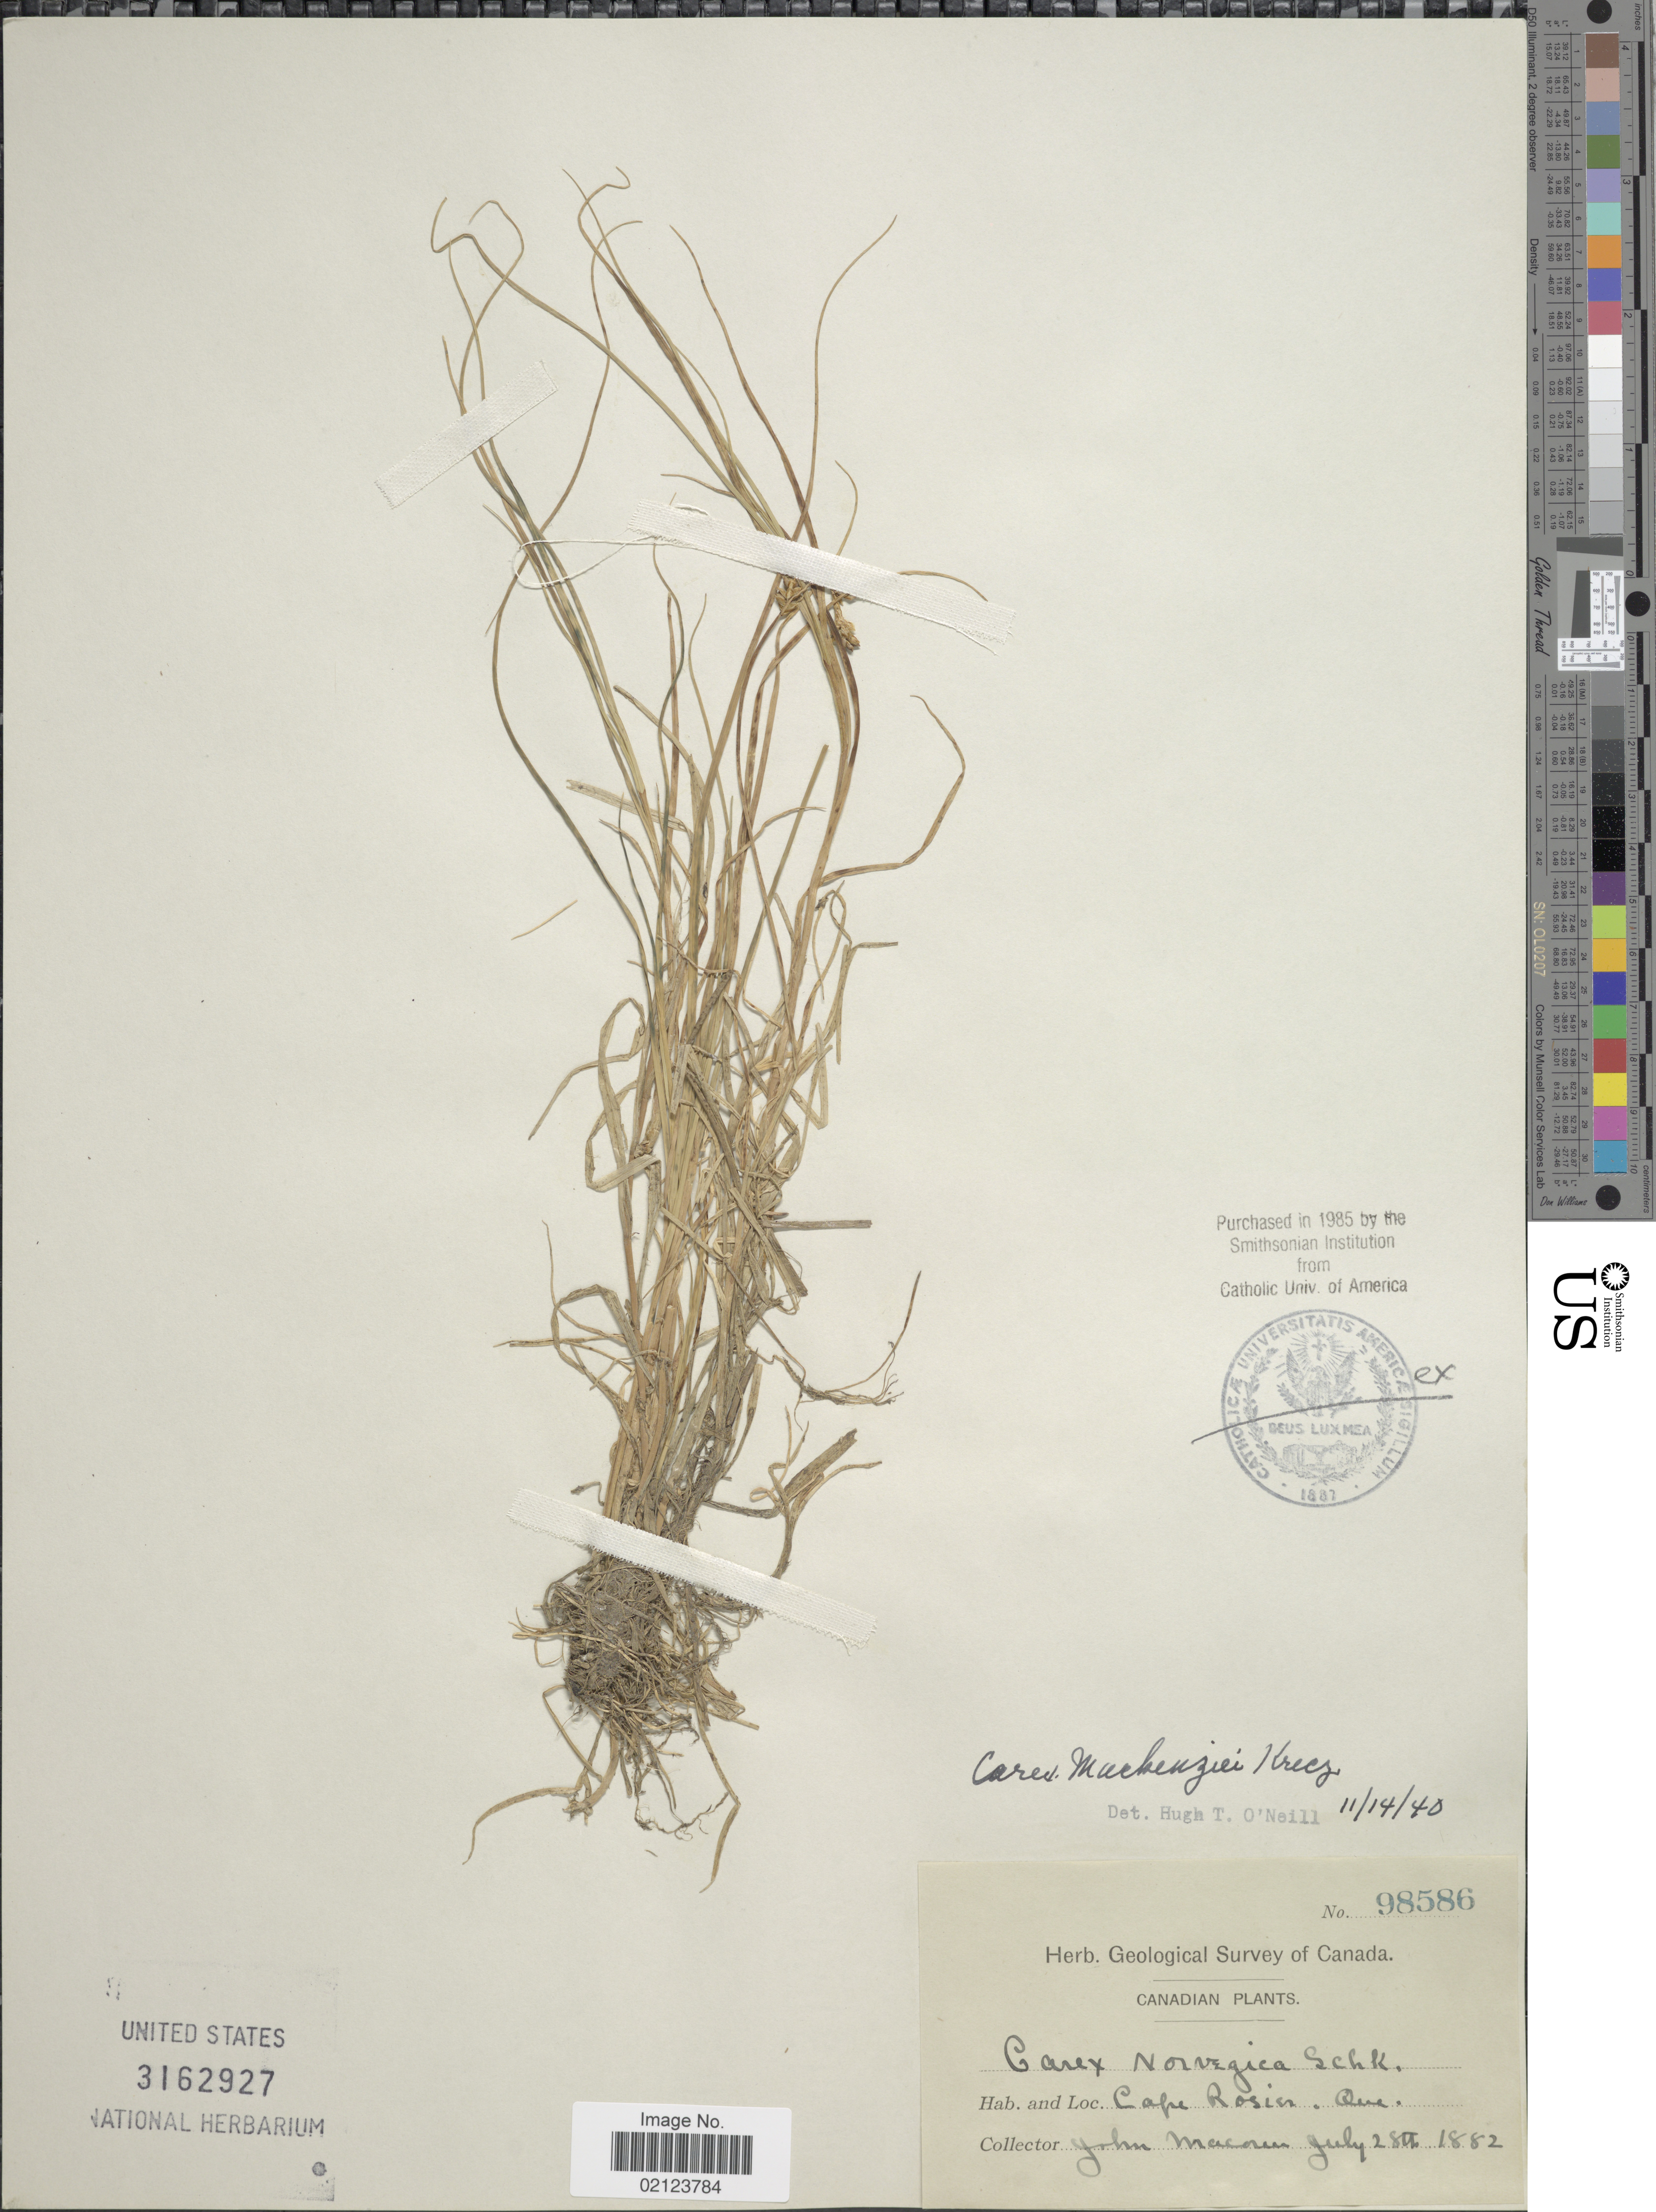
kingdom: Plantae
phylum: Tracheophyta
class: Liliopsida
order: Poales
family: Cyperaceae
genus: Carex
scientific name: Carex mackenziei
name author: V.I. Krecz.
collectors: J. Macoun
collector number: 98586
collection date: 1882-07-02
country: Canada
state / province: Quebec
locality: Cape Rosier, Que.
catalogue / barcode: US 3162927